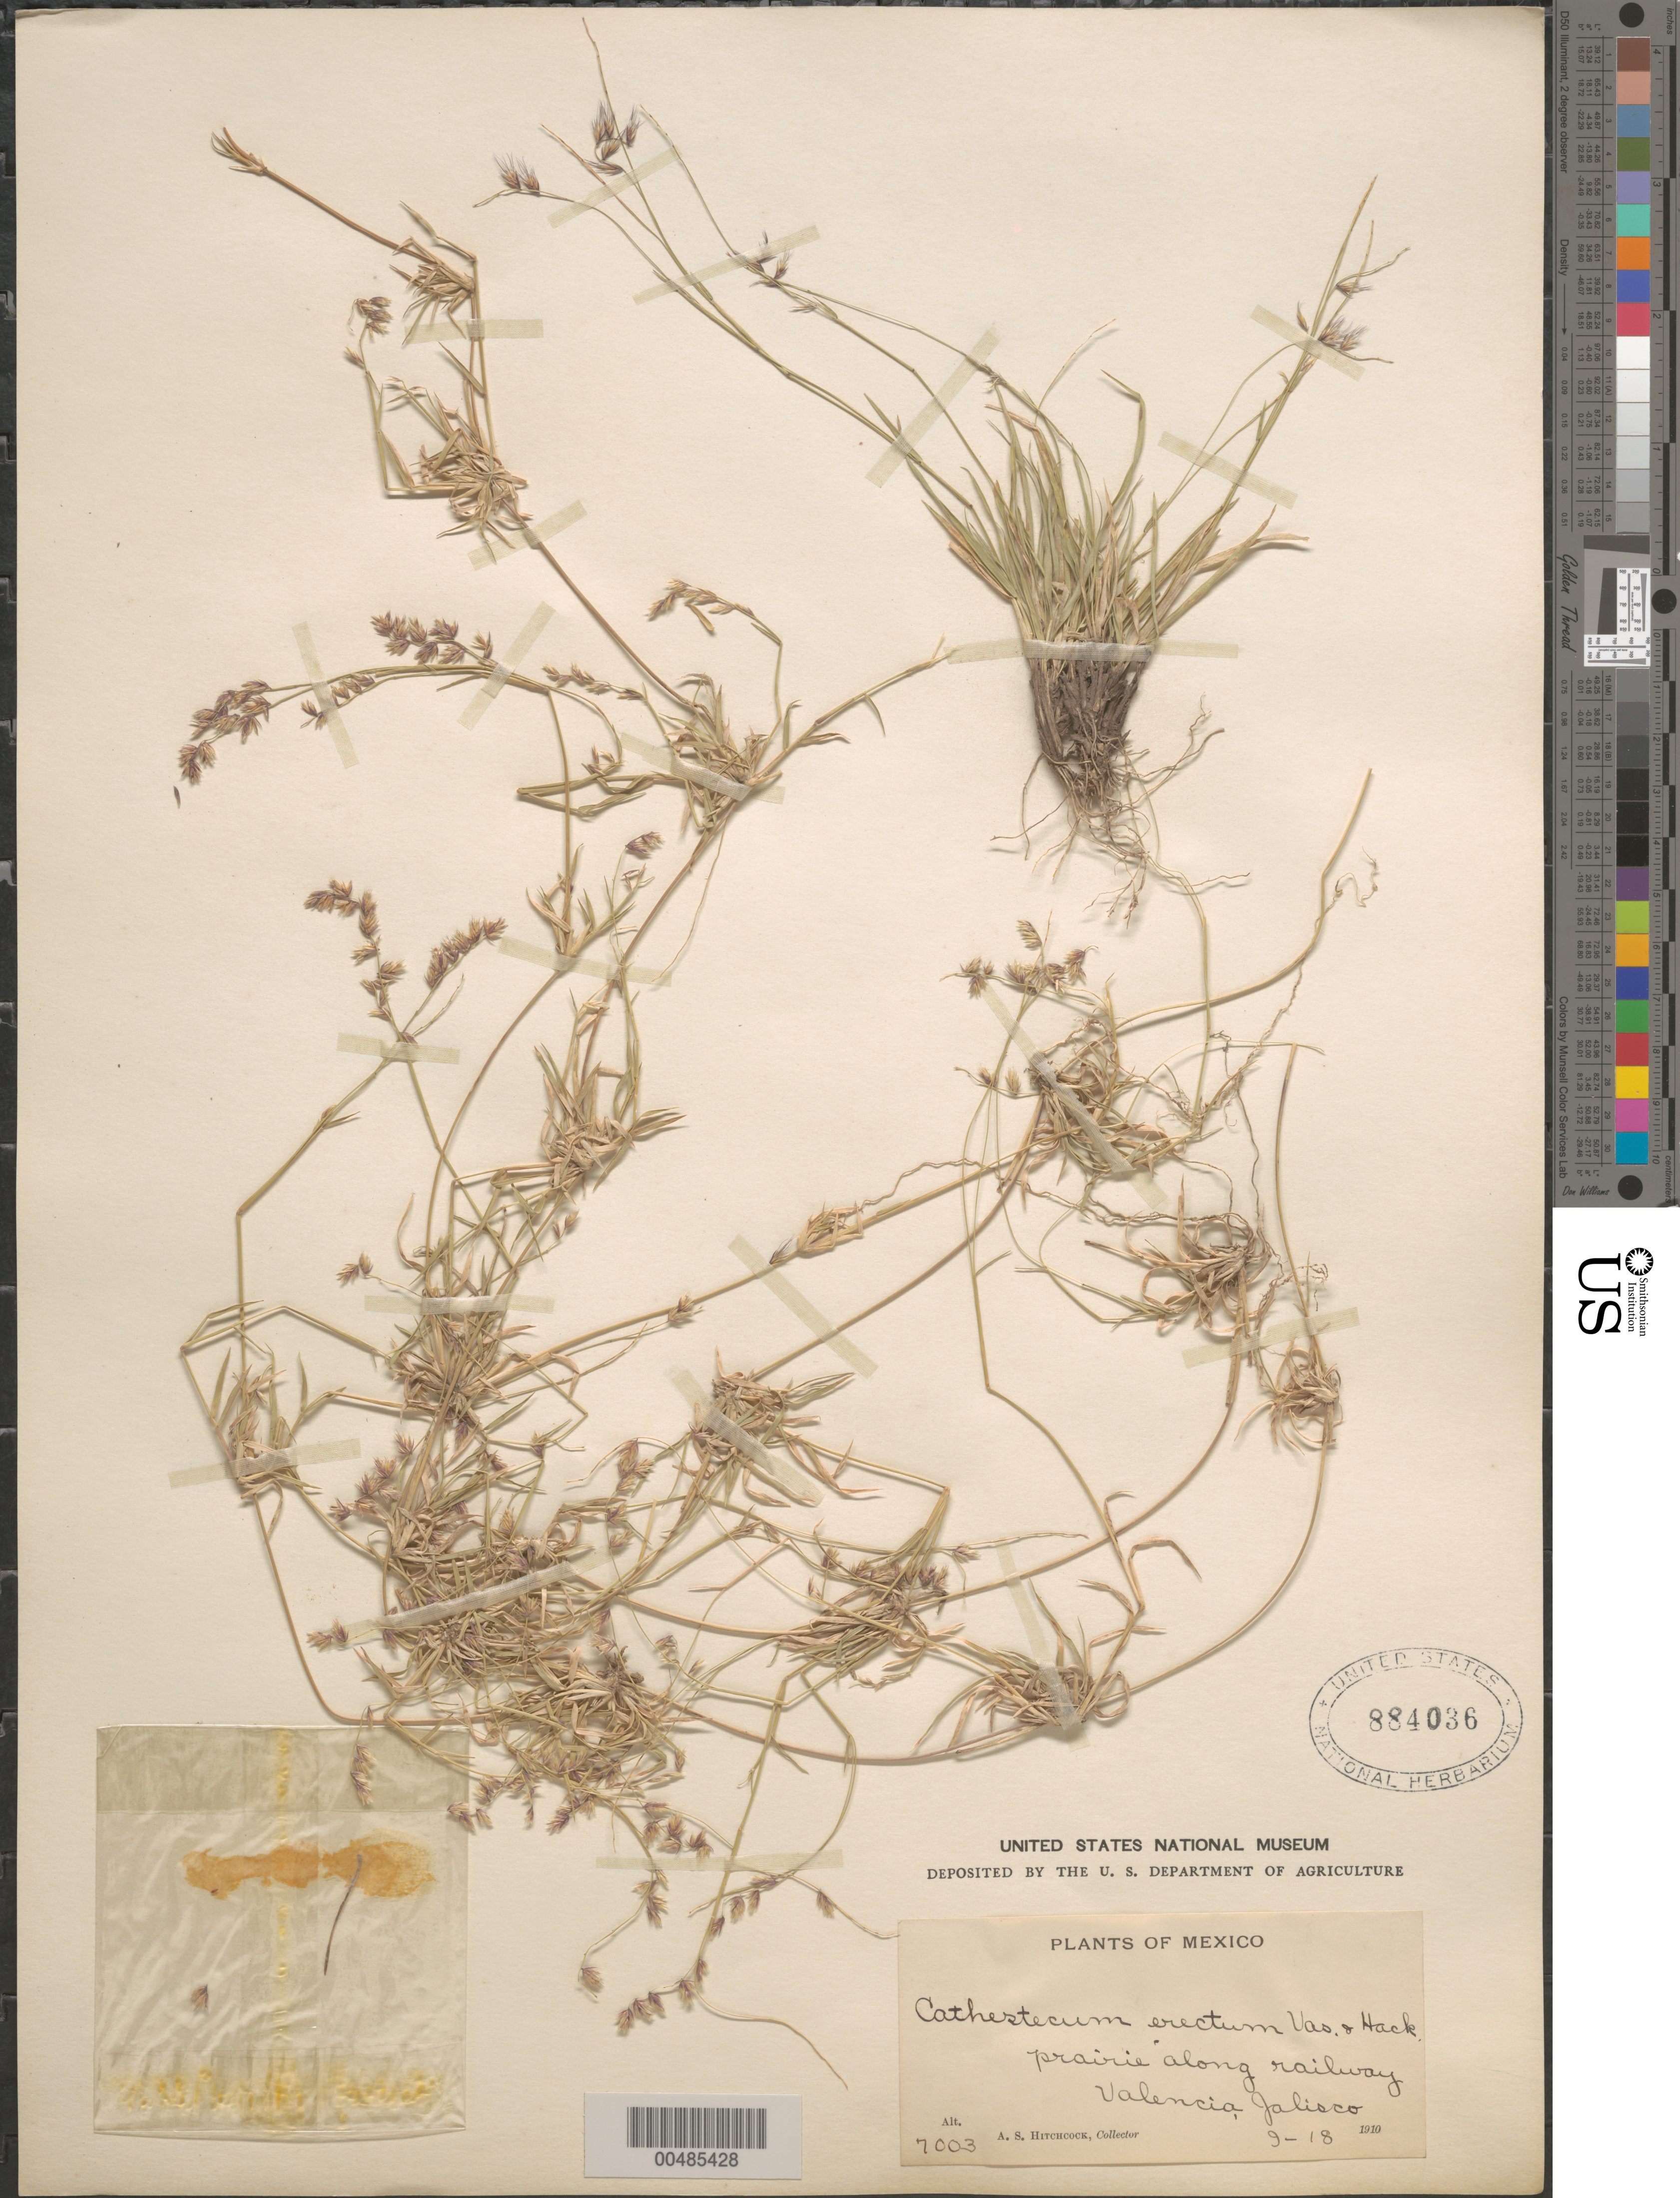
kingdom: Plantae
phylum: Tracheophyta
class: Liliopsida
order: Poales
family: Poaceae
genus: Cathestecum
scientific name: Cathestecum brevifolium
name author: Swallen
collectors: A. S. Hitchcock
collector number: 7003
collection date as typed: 18 Sep 1910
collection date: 1910-09-18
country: Mexico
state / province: Jalisco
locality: Valencia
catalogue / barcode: US 884036